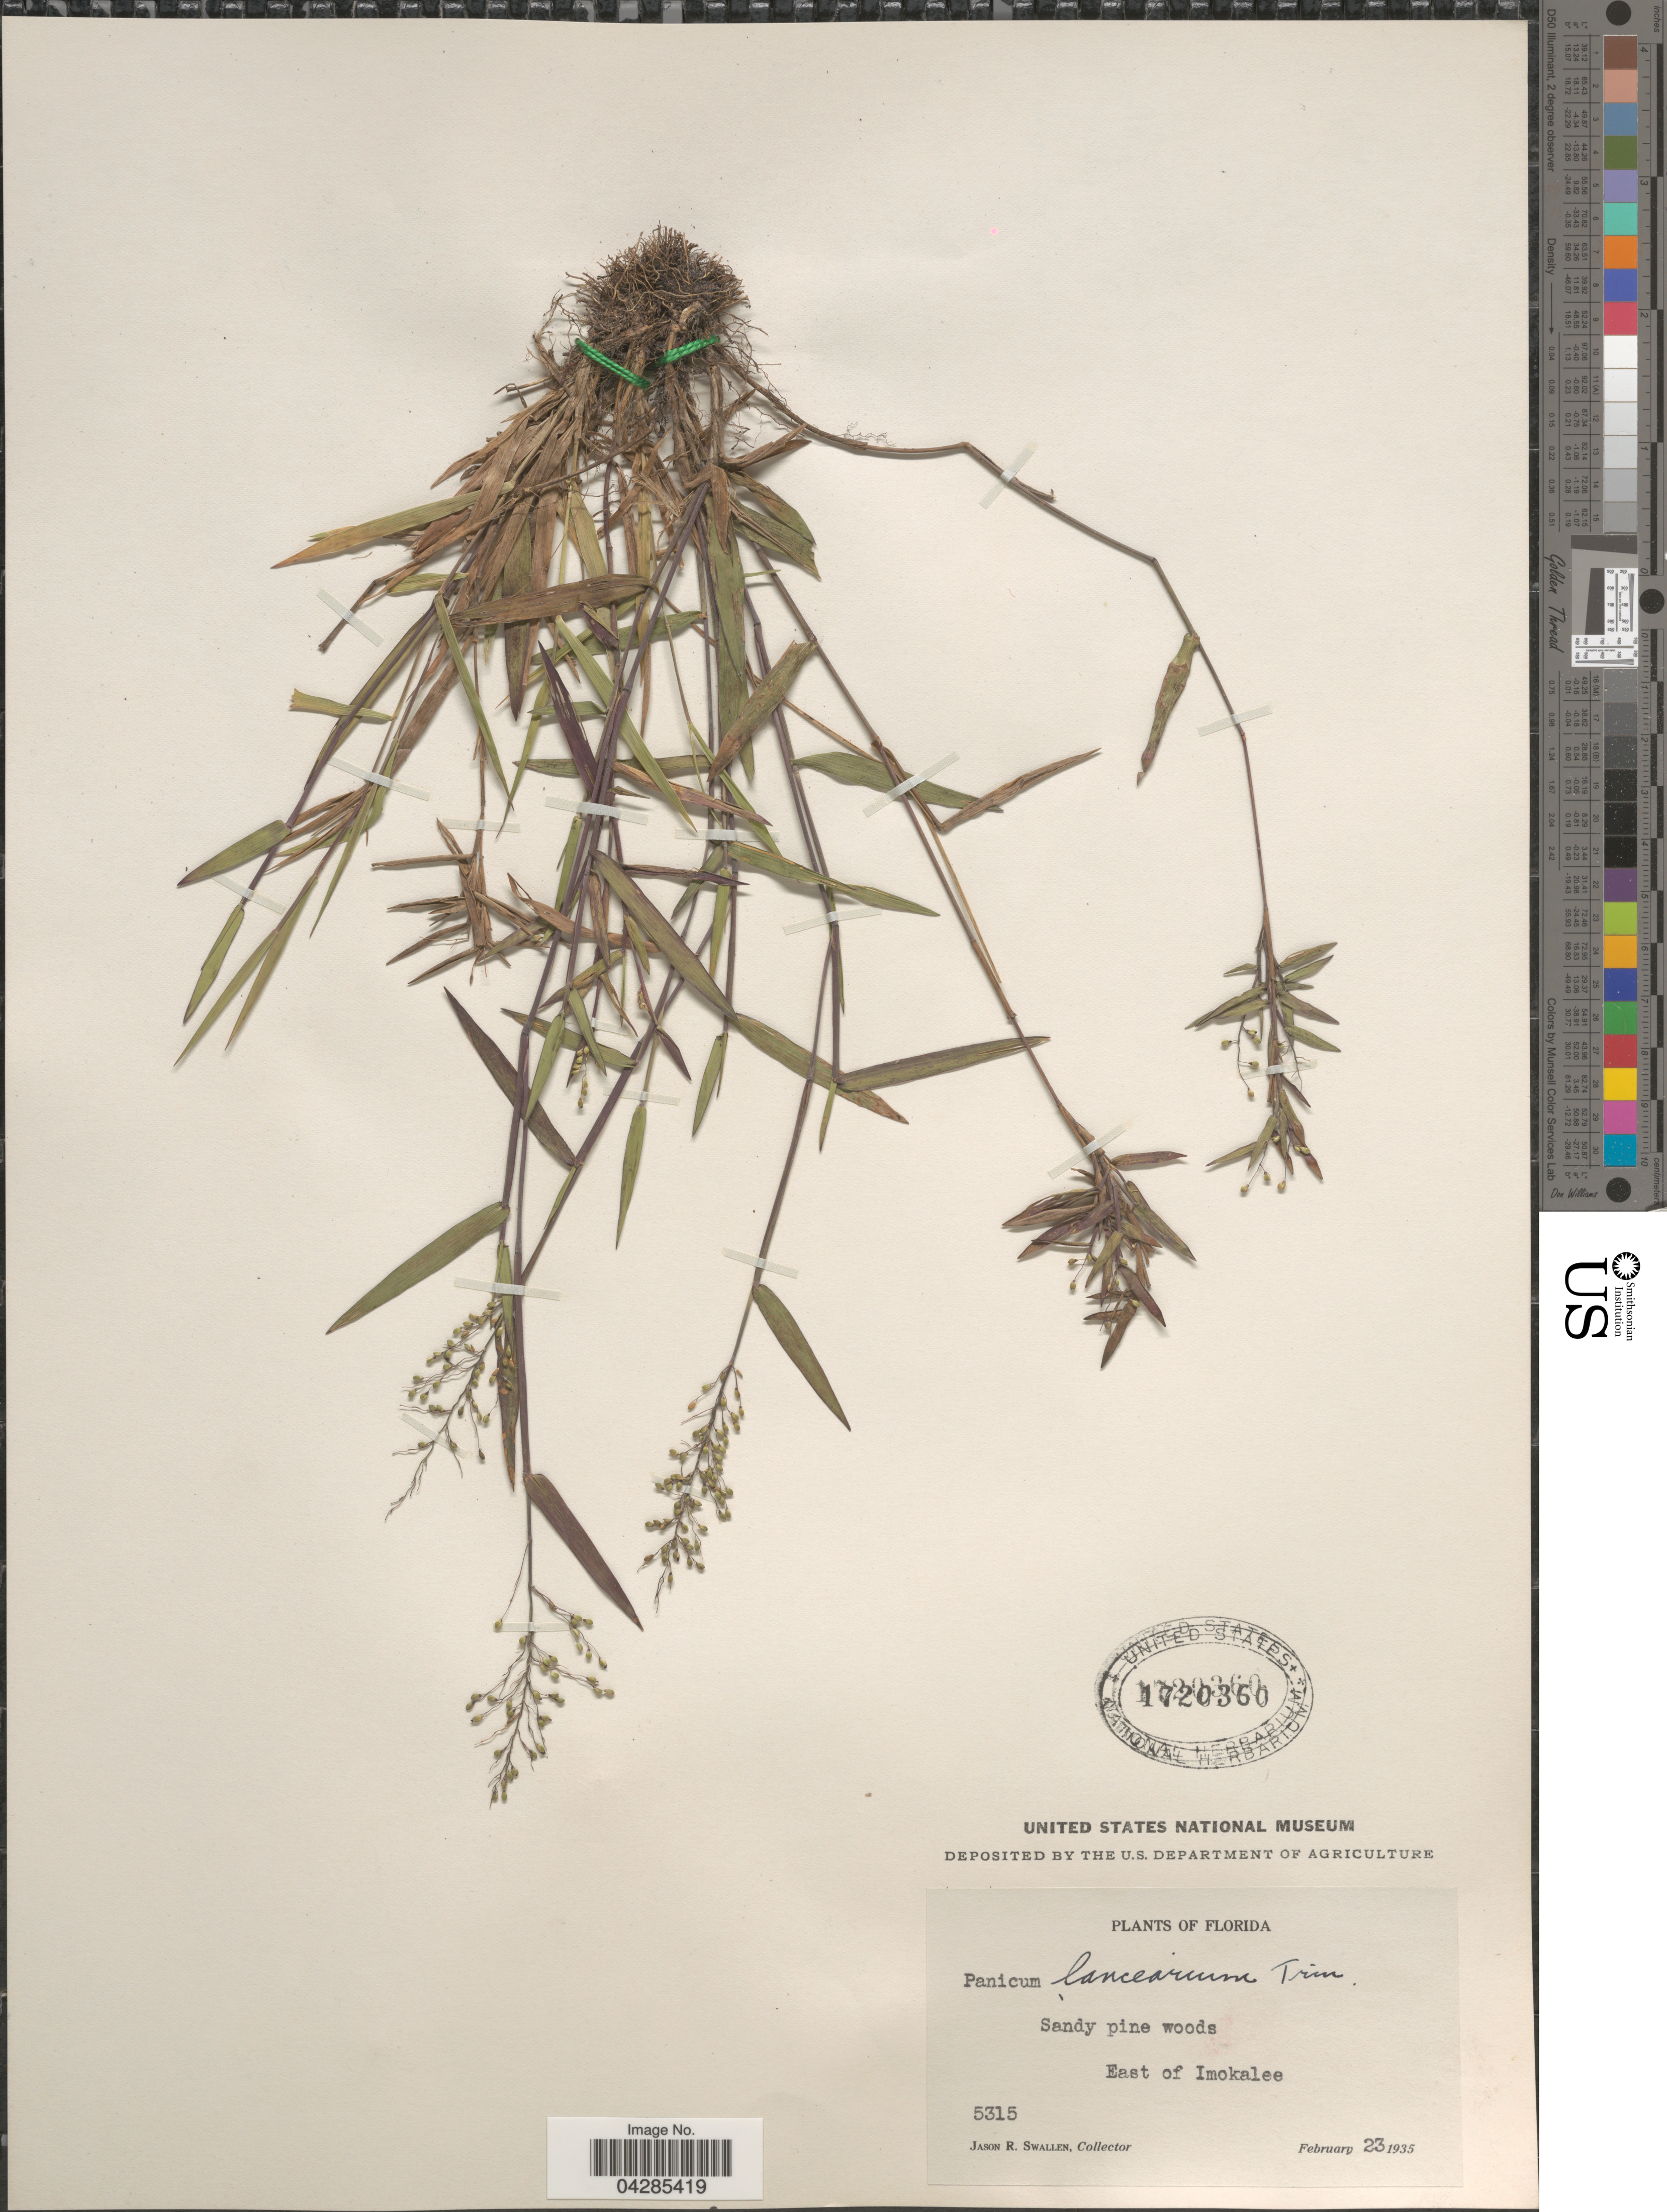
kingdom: Plantae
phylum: Tracheophyta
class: Liliopsida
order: Poales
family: Poaceae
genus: Dichanthelium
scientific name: Dichanthelium portoricense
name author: (Desv. ex Ham.) B.F. Hansen & Wunderlin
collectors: J. R. Swallen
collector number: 5315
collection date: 1935-02-23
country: United States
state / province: Florida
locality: East of Imokalee.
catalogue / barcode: US 1720360